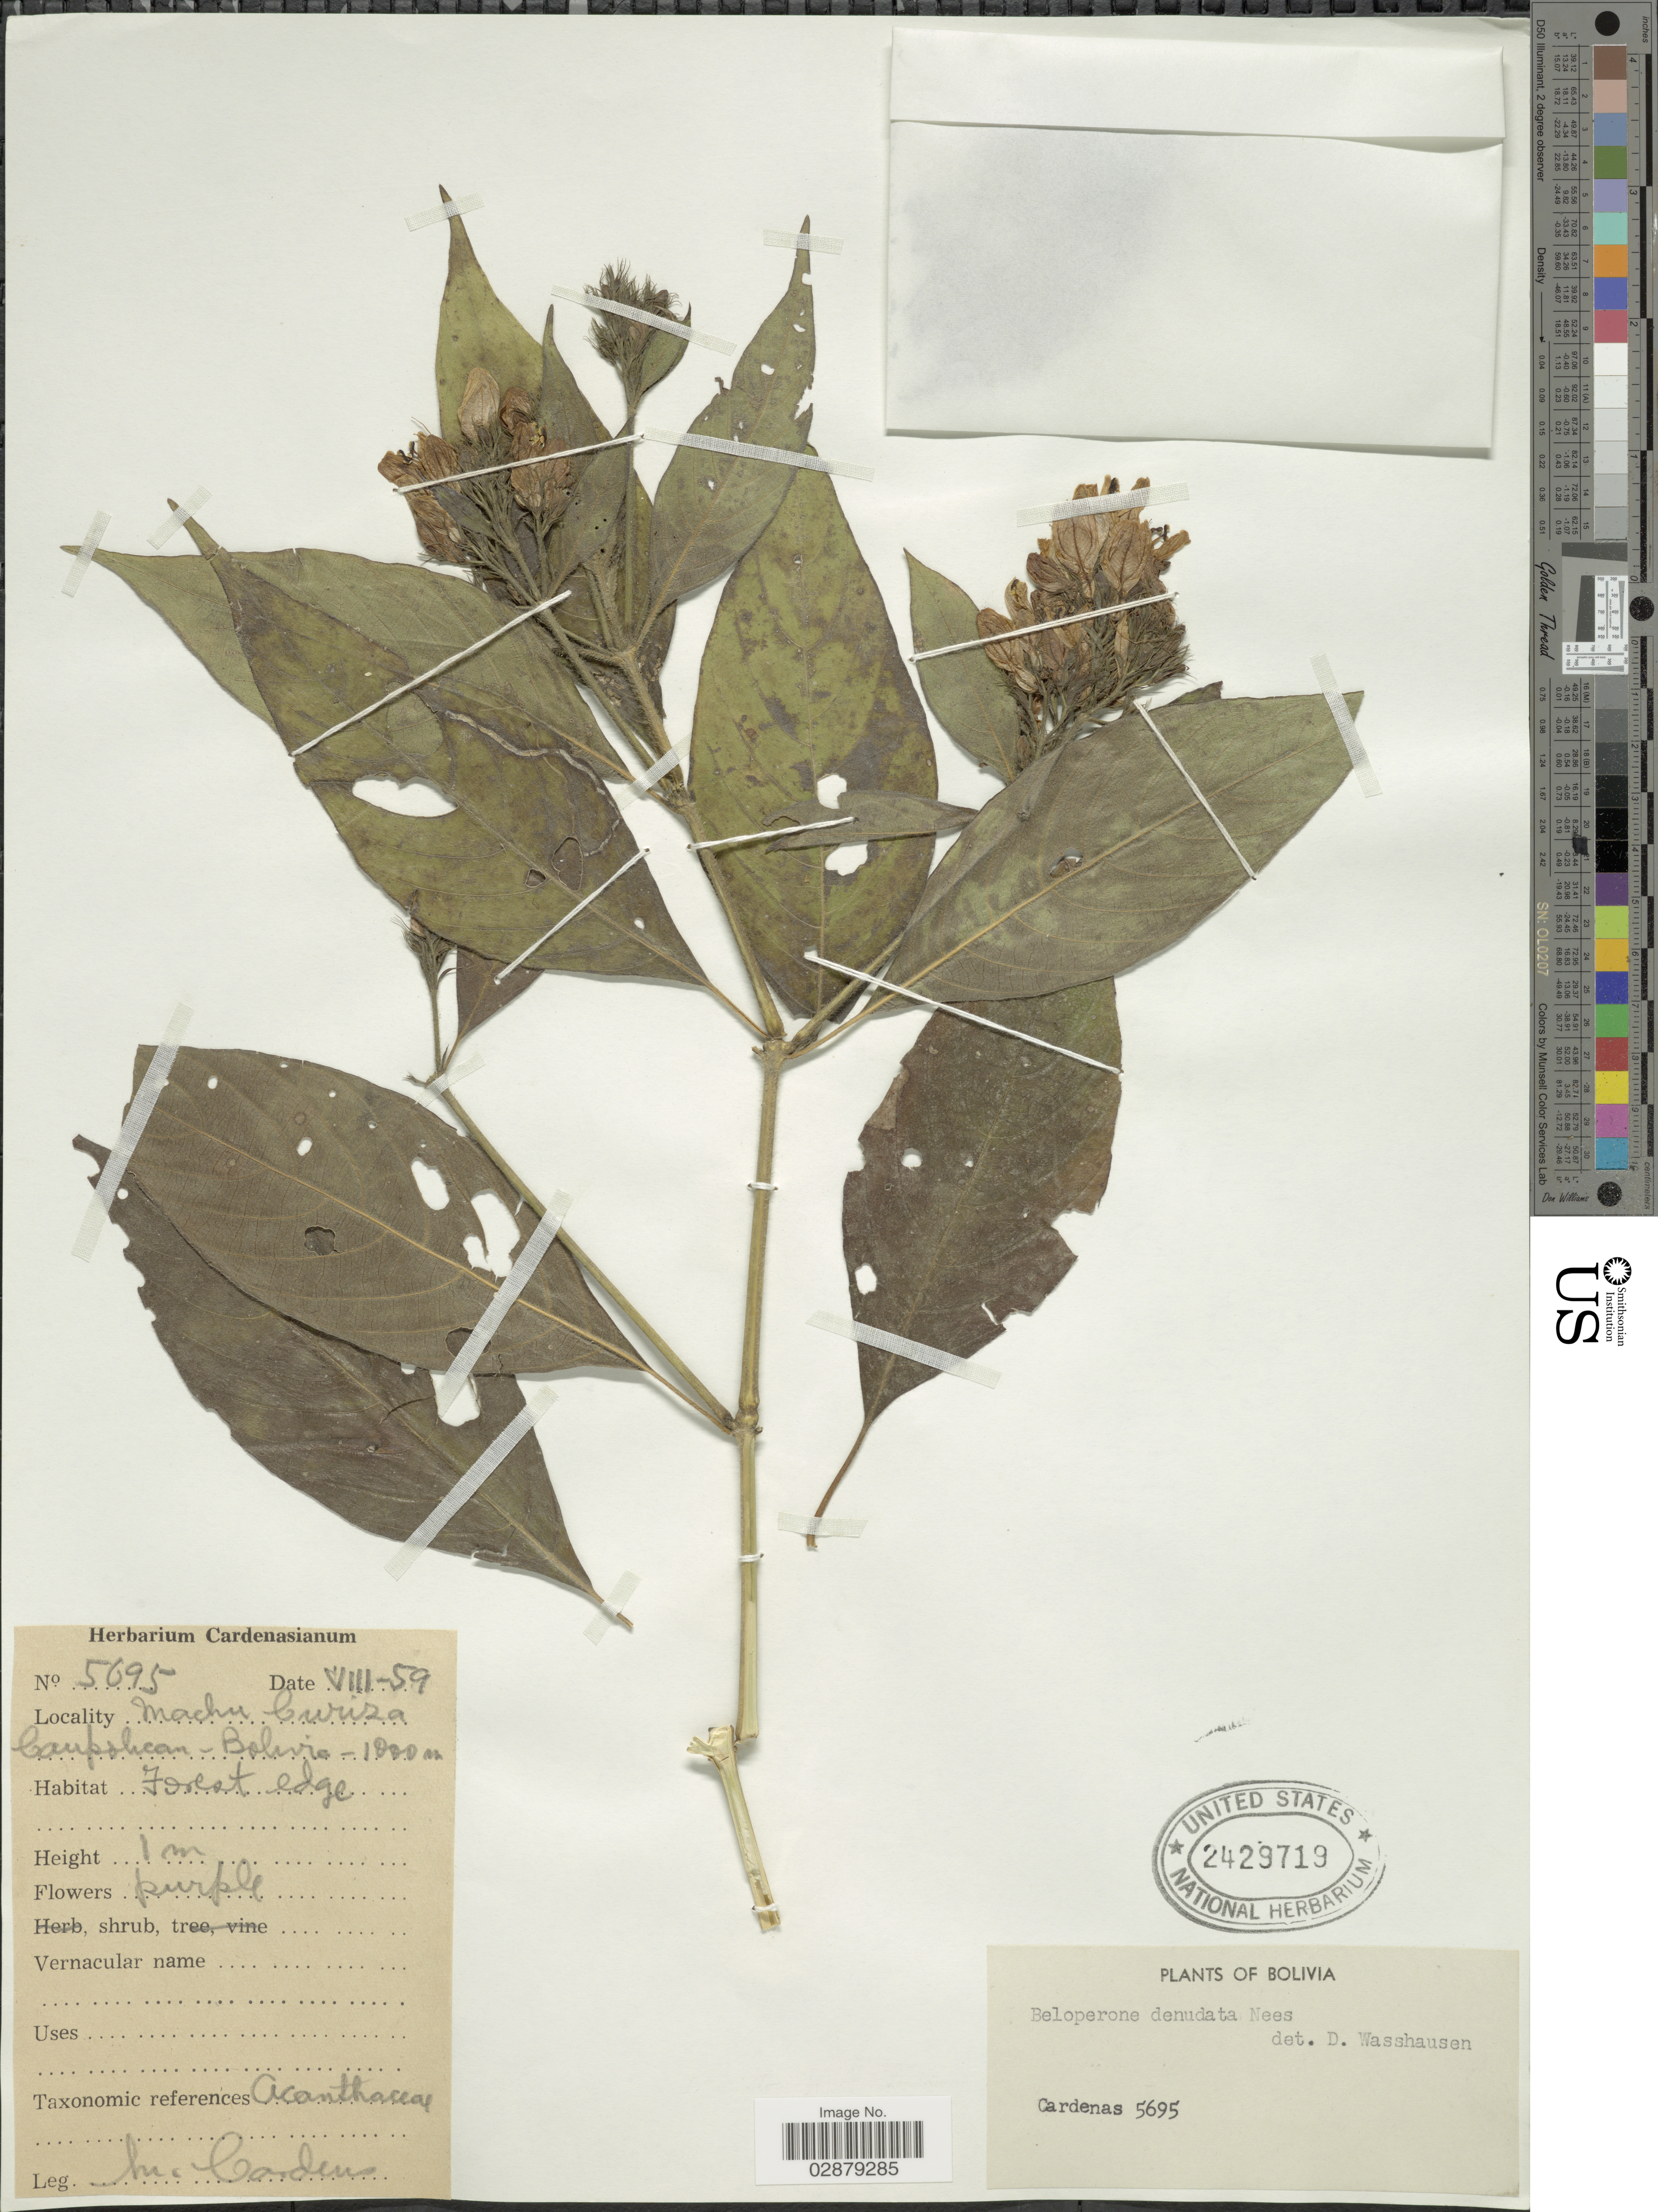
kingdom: Plantae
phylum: Tracheophyta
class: Magnoliopsida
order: Lamiales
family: Acanthaceae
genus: Justicia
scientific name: Justicia kuntzei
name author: Lindau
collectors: -. Gardenas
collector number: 5695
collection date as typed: Transcribed d/m/y: /8/59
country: Bolivia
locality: Machu Cruviza, Canpolican.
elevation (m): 1000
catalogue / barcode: US 2429719